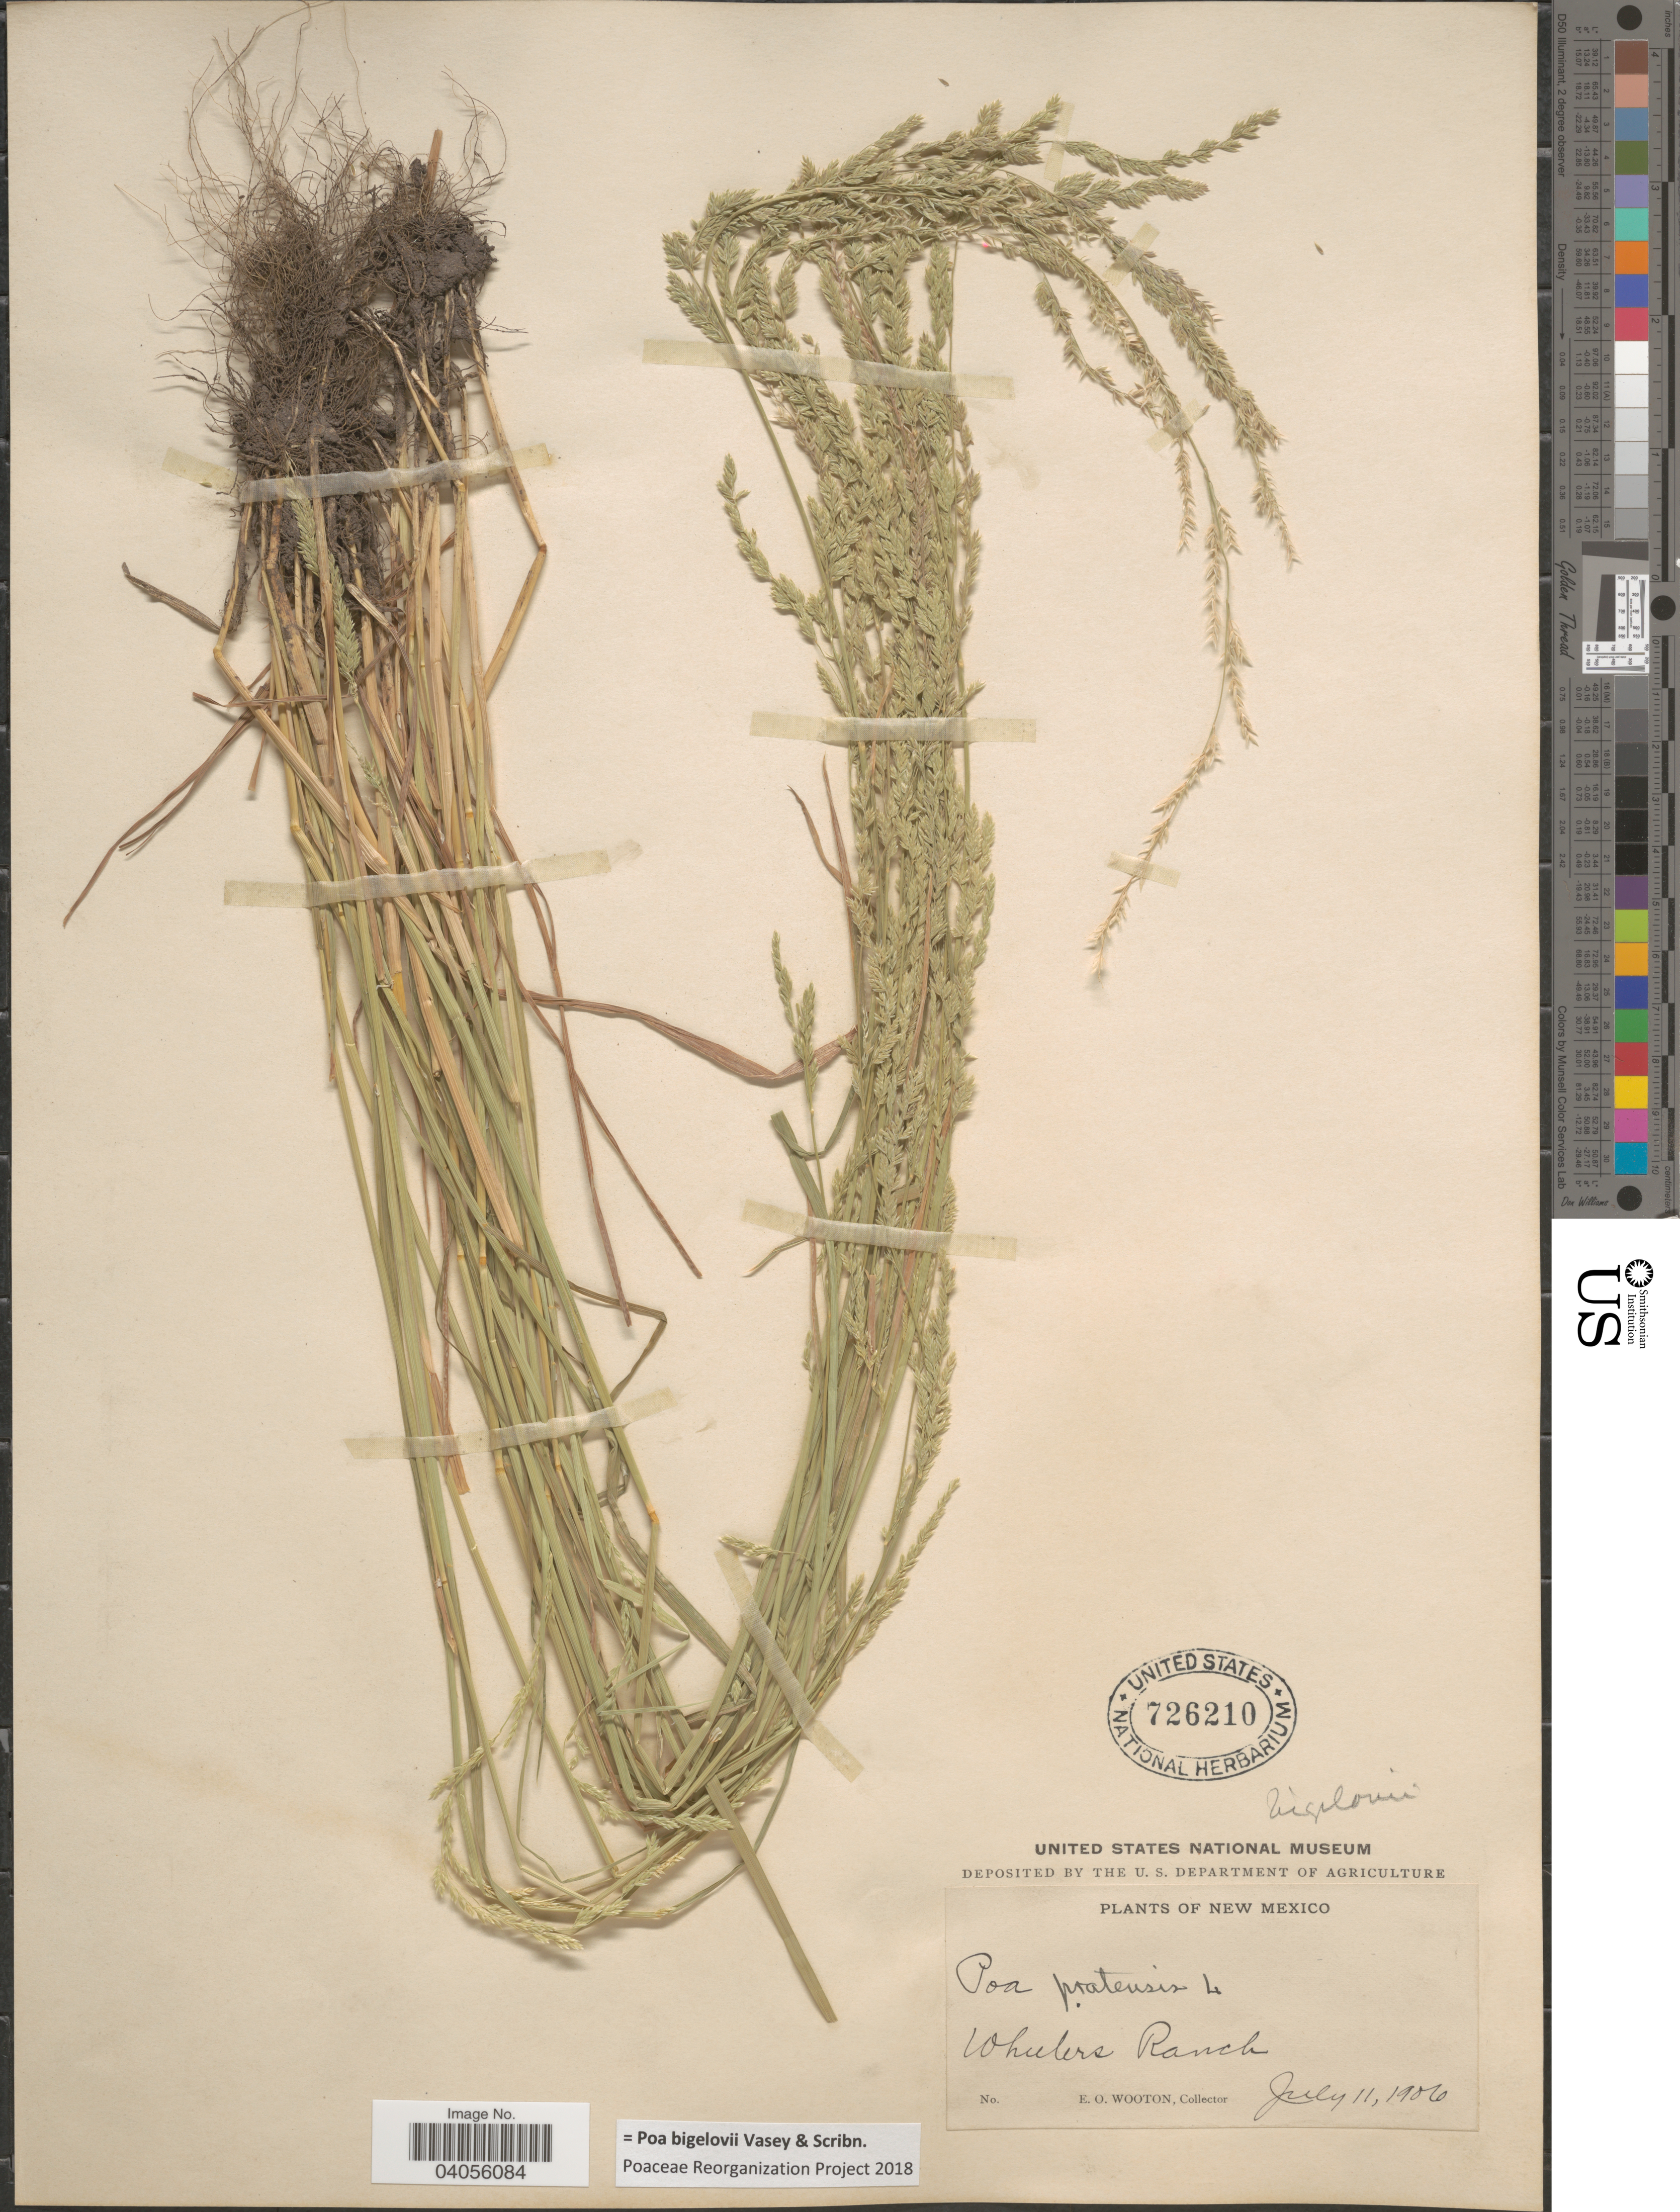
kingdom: Plantae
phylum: Tracheophyta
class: Liliopsida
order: Poales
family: Poaceae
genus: Poa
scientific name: Poa bigelovii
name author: Vasey & Scribn.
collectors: E. O. Wooton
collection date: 1906-07-11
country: United States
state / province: New Mexico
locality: Wheelers Ranch.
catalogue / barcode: US 726210